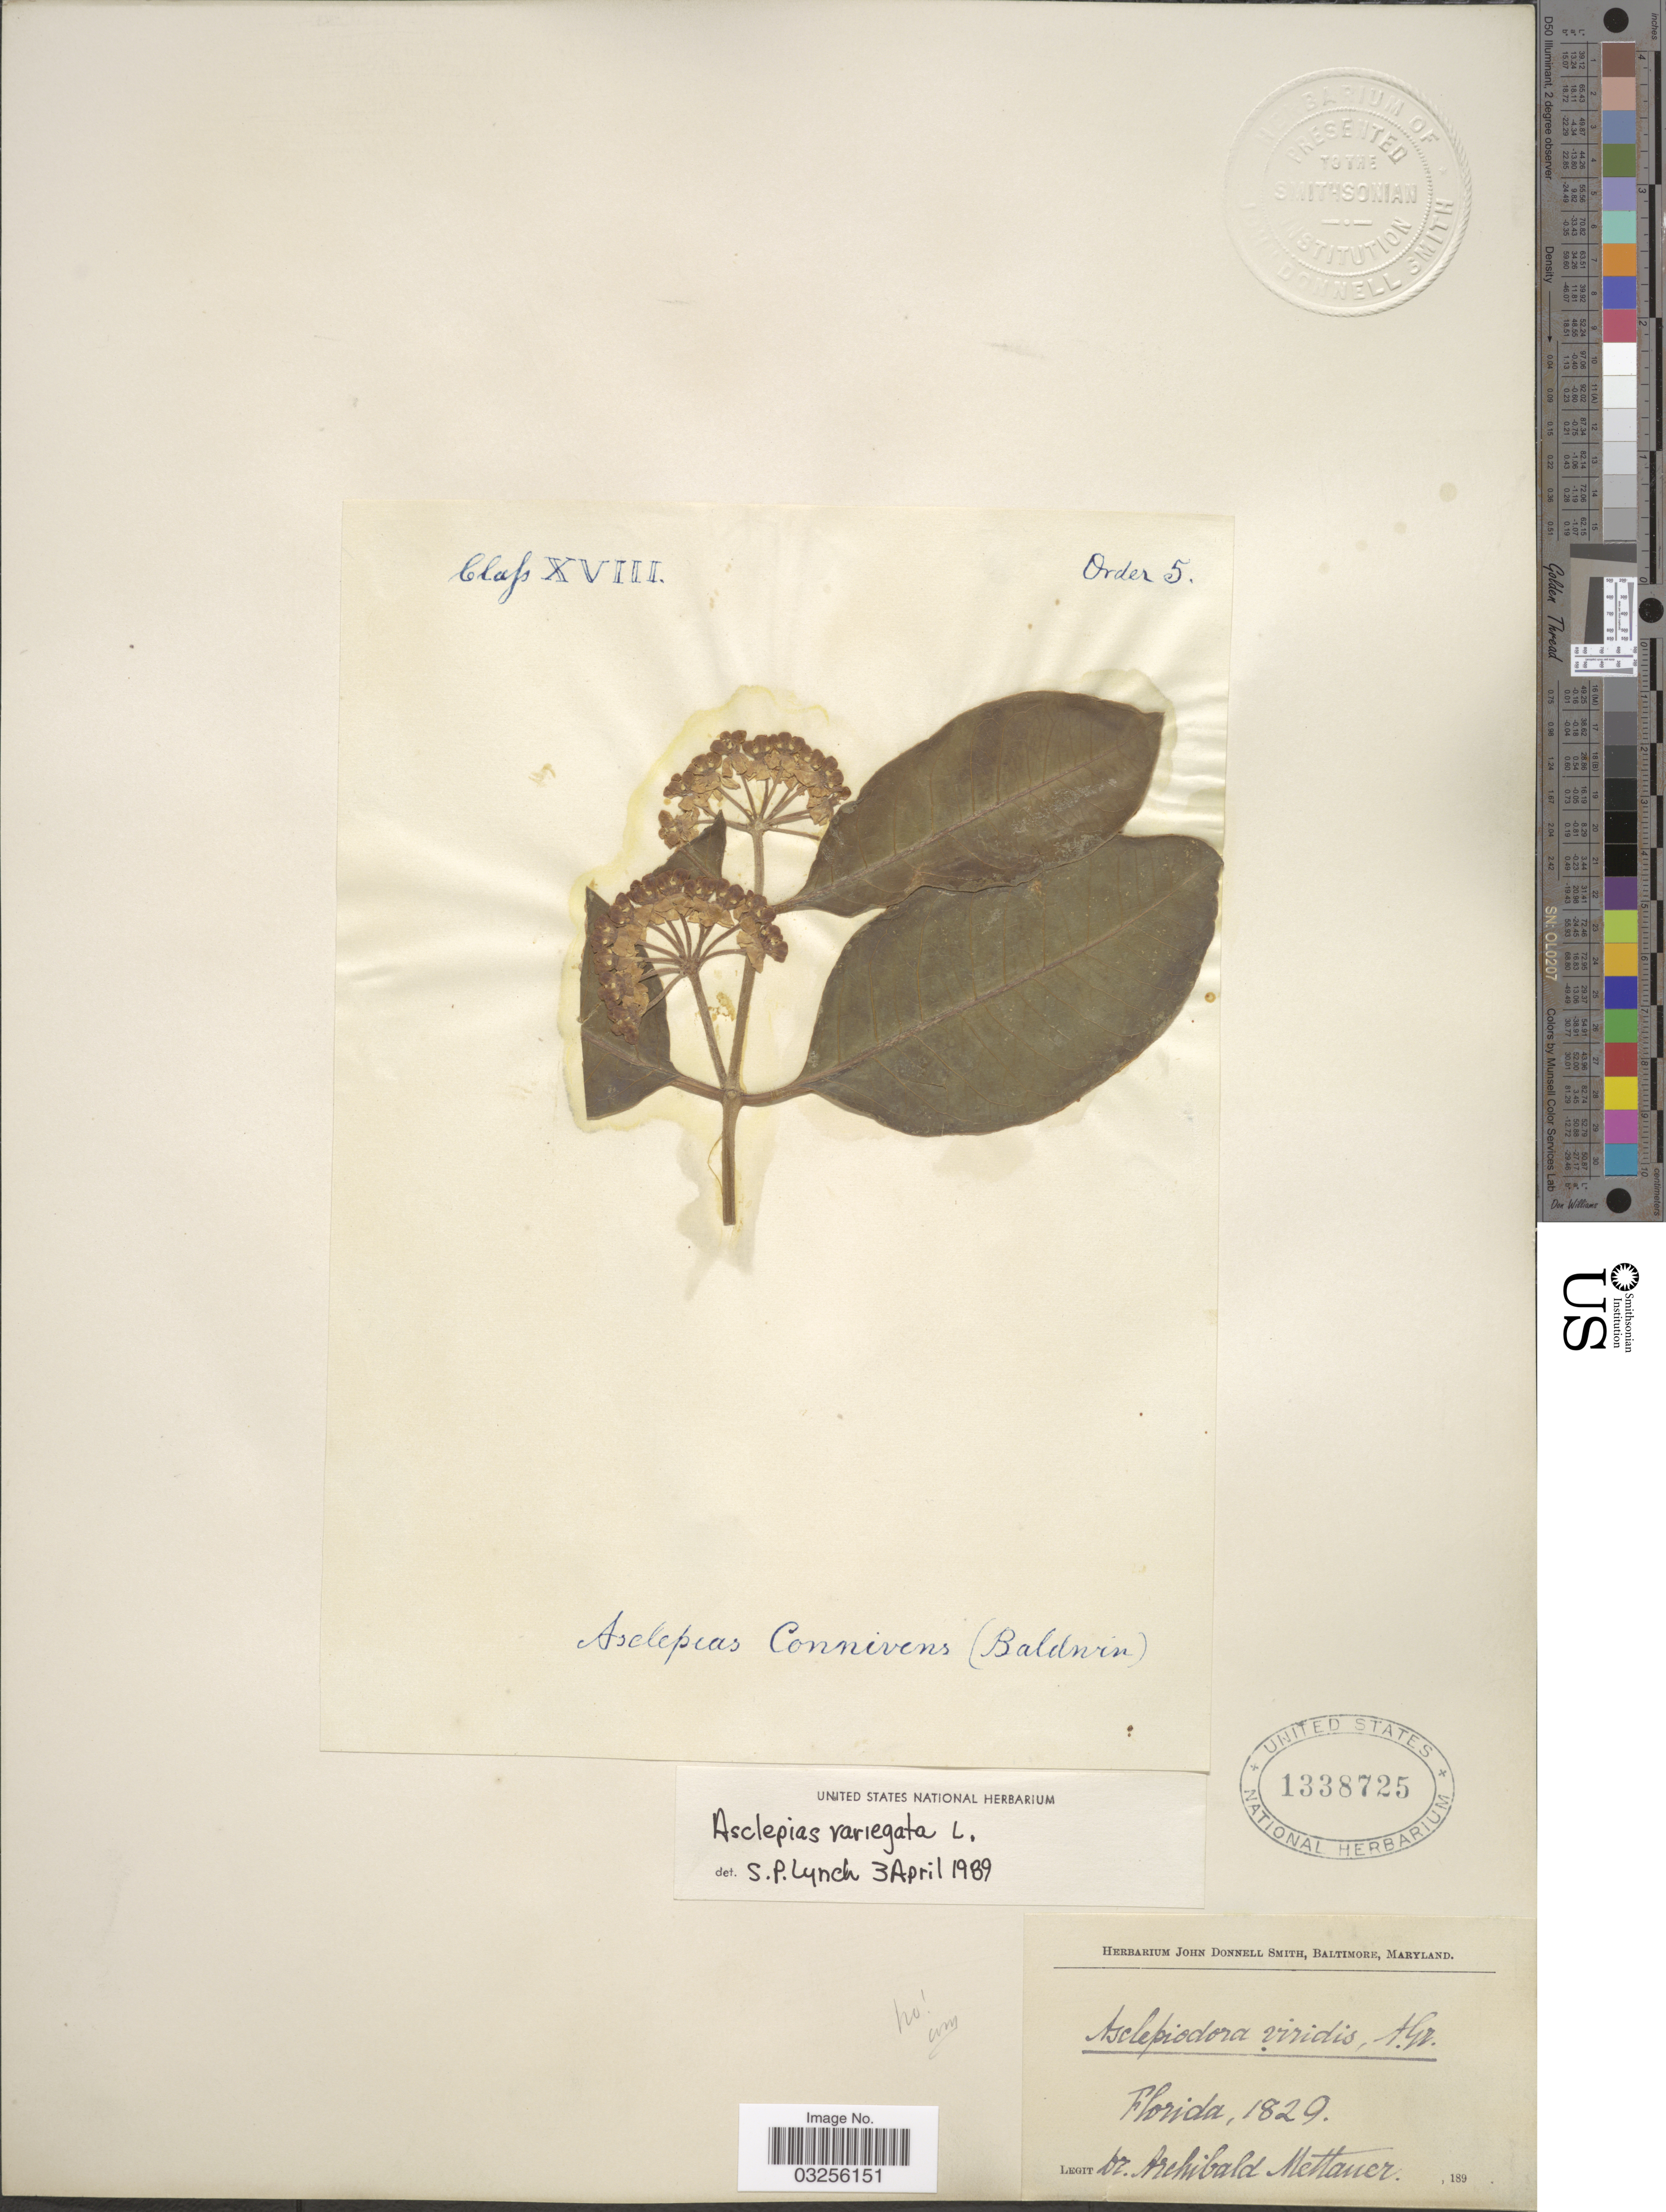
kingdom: Plantae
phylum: Tracheophyta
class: Magnoliopsida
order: Gentianales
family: Apocynaceae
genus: Asclepias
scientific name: Asclepias variegata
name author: L.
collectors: A. Mettauer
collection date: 1829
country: United States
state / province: Florida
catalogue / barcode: US 1338725